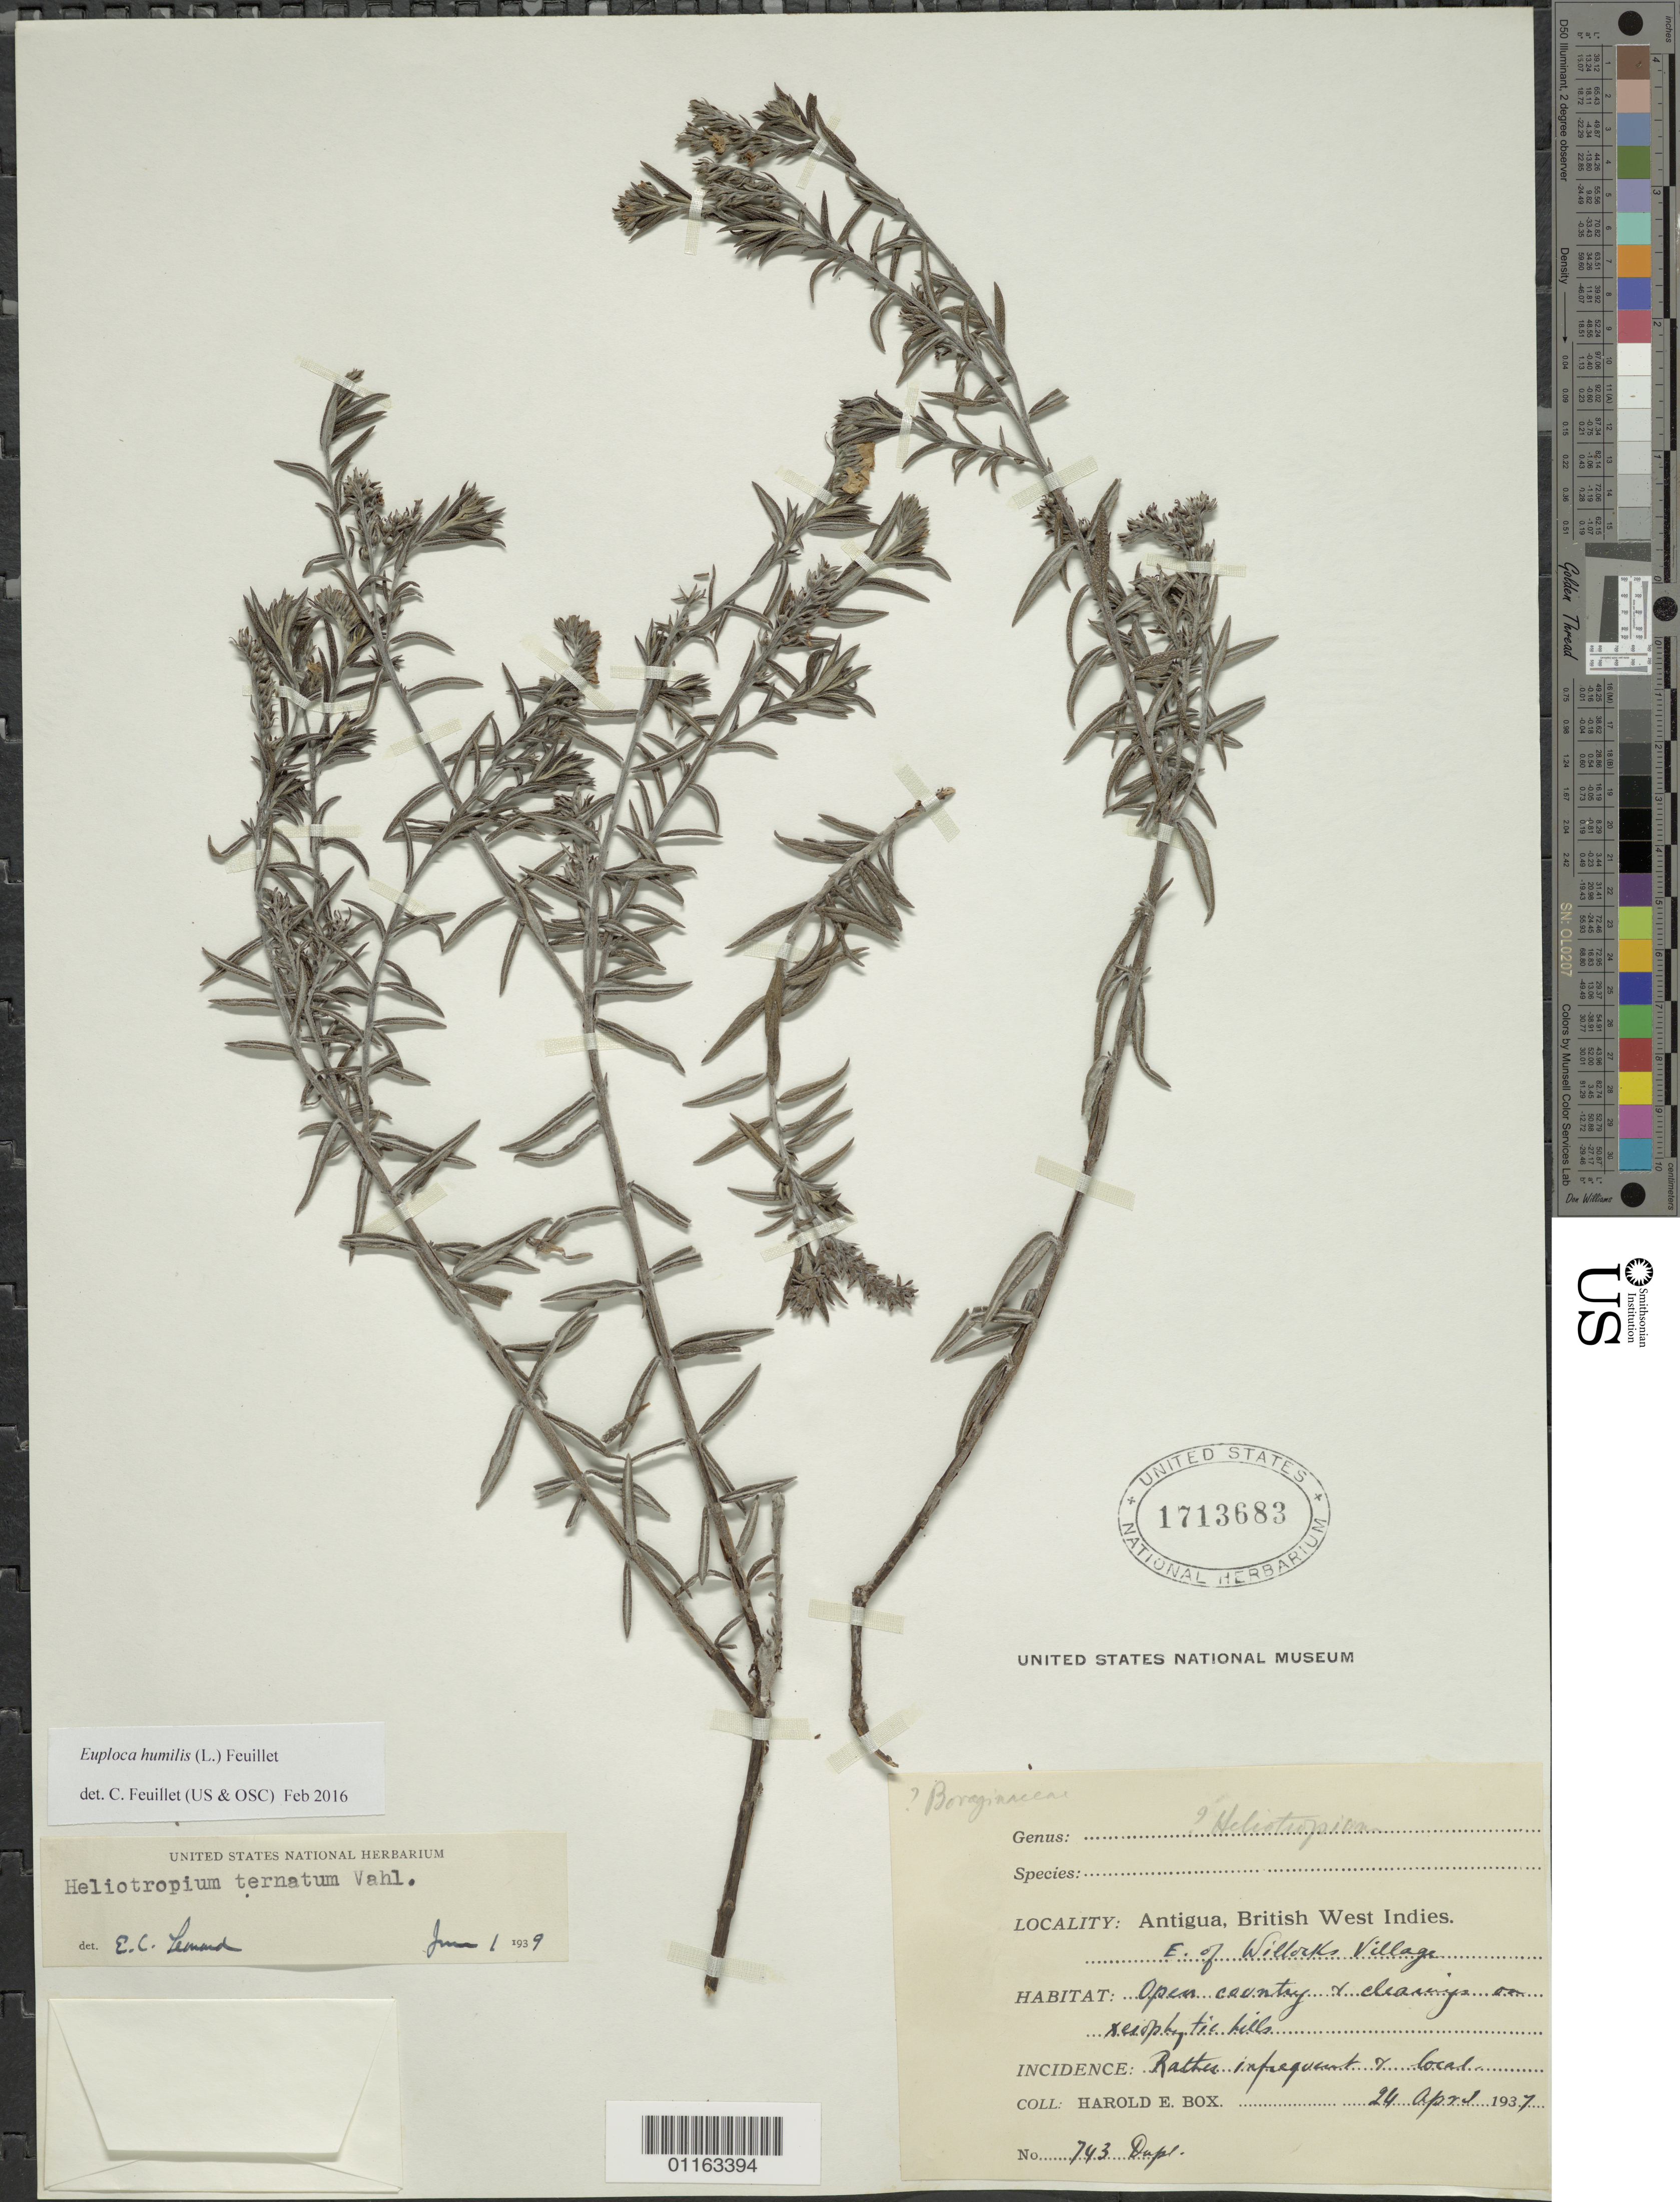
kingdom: Plantae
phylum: Tracheophyta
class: Magnoliopsida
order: Boraginales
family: Heliotropiaceae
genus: Euploca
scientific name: Euploca humilis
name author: (L.) Feuillet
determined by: Feuillet, C.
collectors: H. E. Box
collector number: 743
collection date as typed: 24 Apr 1937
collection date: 1937-04-24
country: Antigua and Barbuda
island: Antigua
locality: E of Willorks Village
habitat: Open country and xerophytic hills; rather infrequent and local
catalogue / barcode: US 1713683